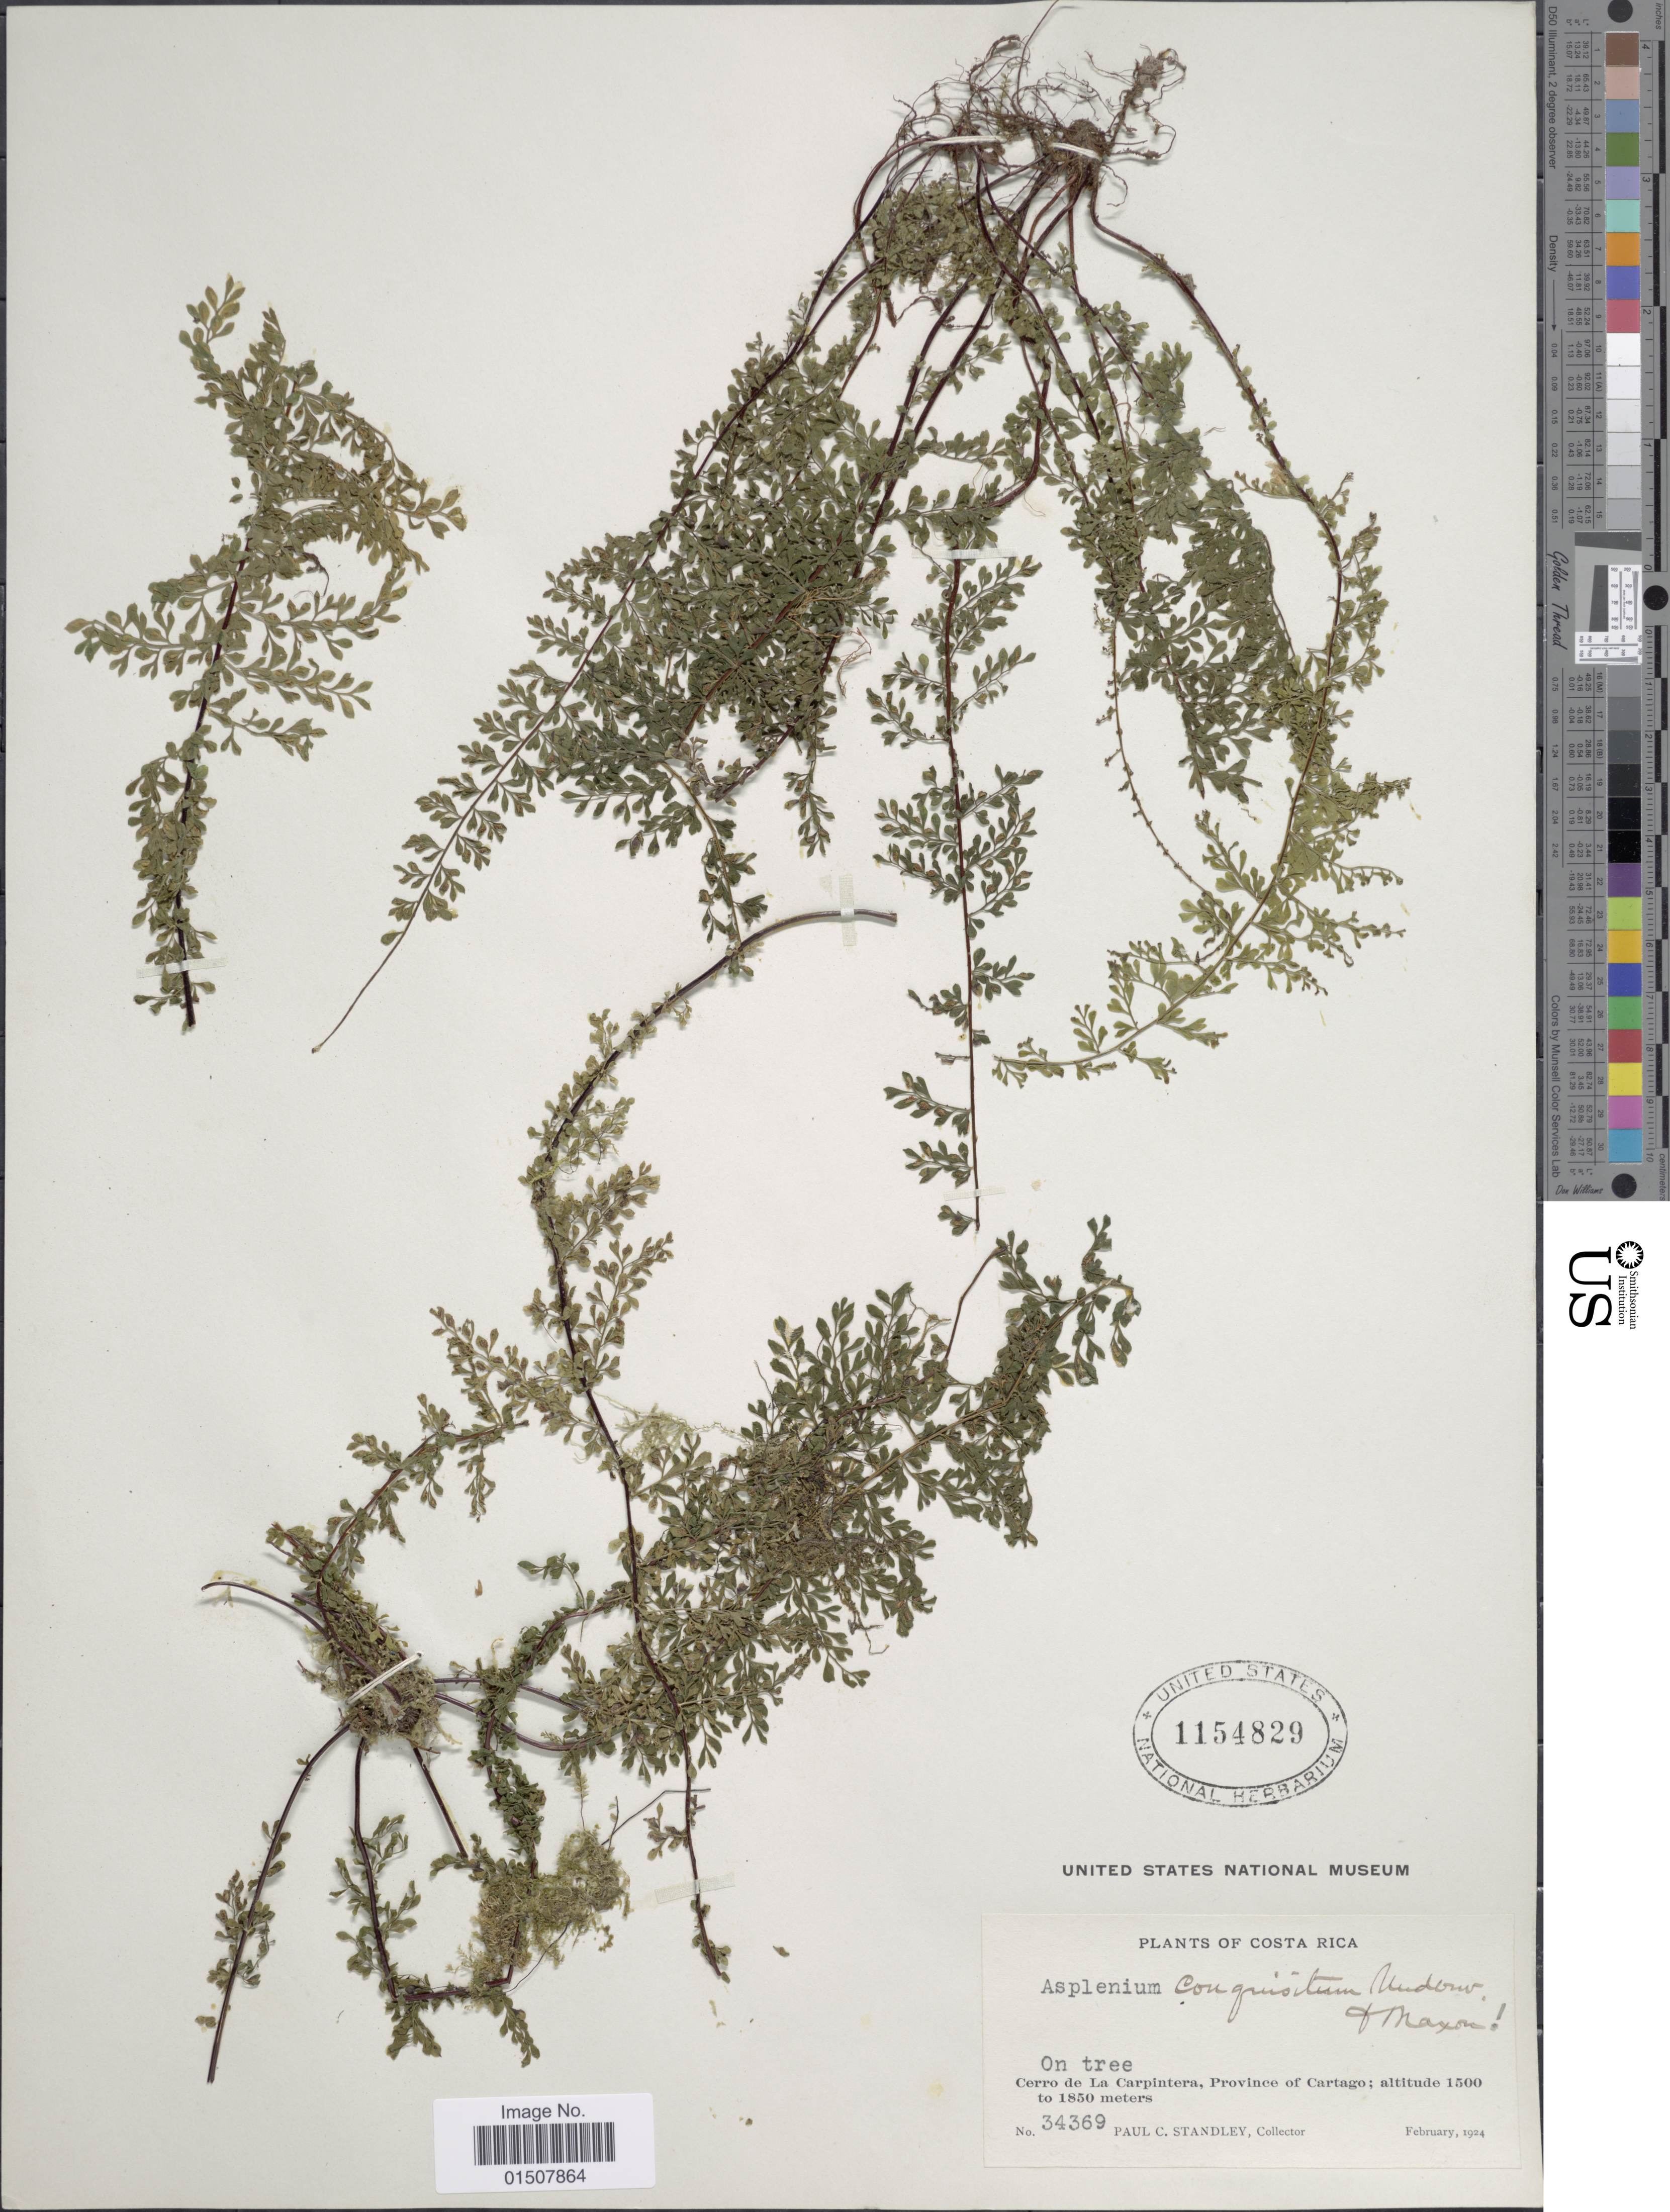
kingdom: Plantae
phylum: Tracheophyta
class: Polypodiopsida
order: Polypodiales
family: Aspleniaceae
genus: Asplenium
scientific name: Asplenium rutaceum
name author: (Willd.) Mett.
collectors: P. C. Standley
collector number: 34369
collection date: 1924-02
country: Costa Rica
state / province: Cartago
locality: Cerro de la Carpintera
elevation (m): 1500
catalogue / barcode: US 1154829